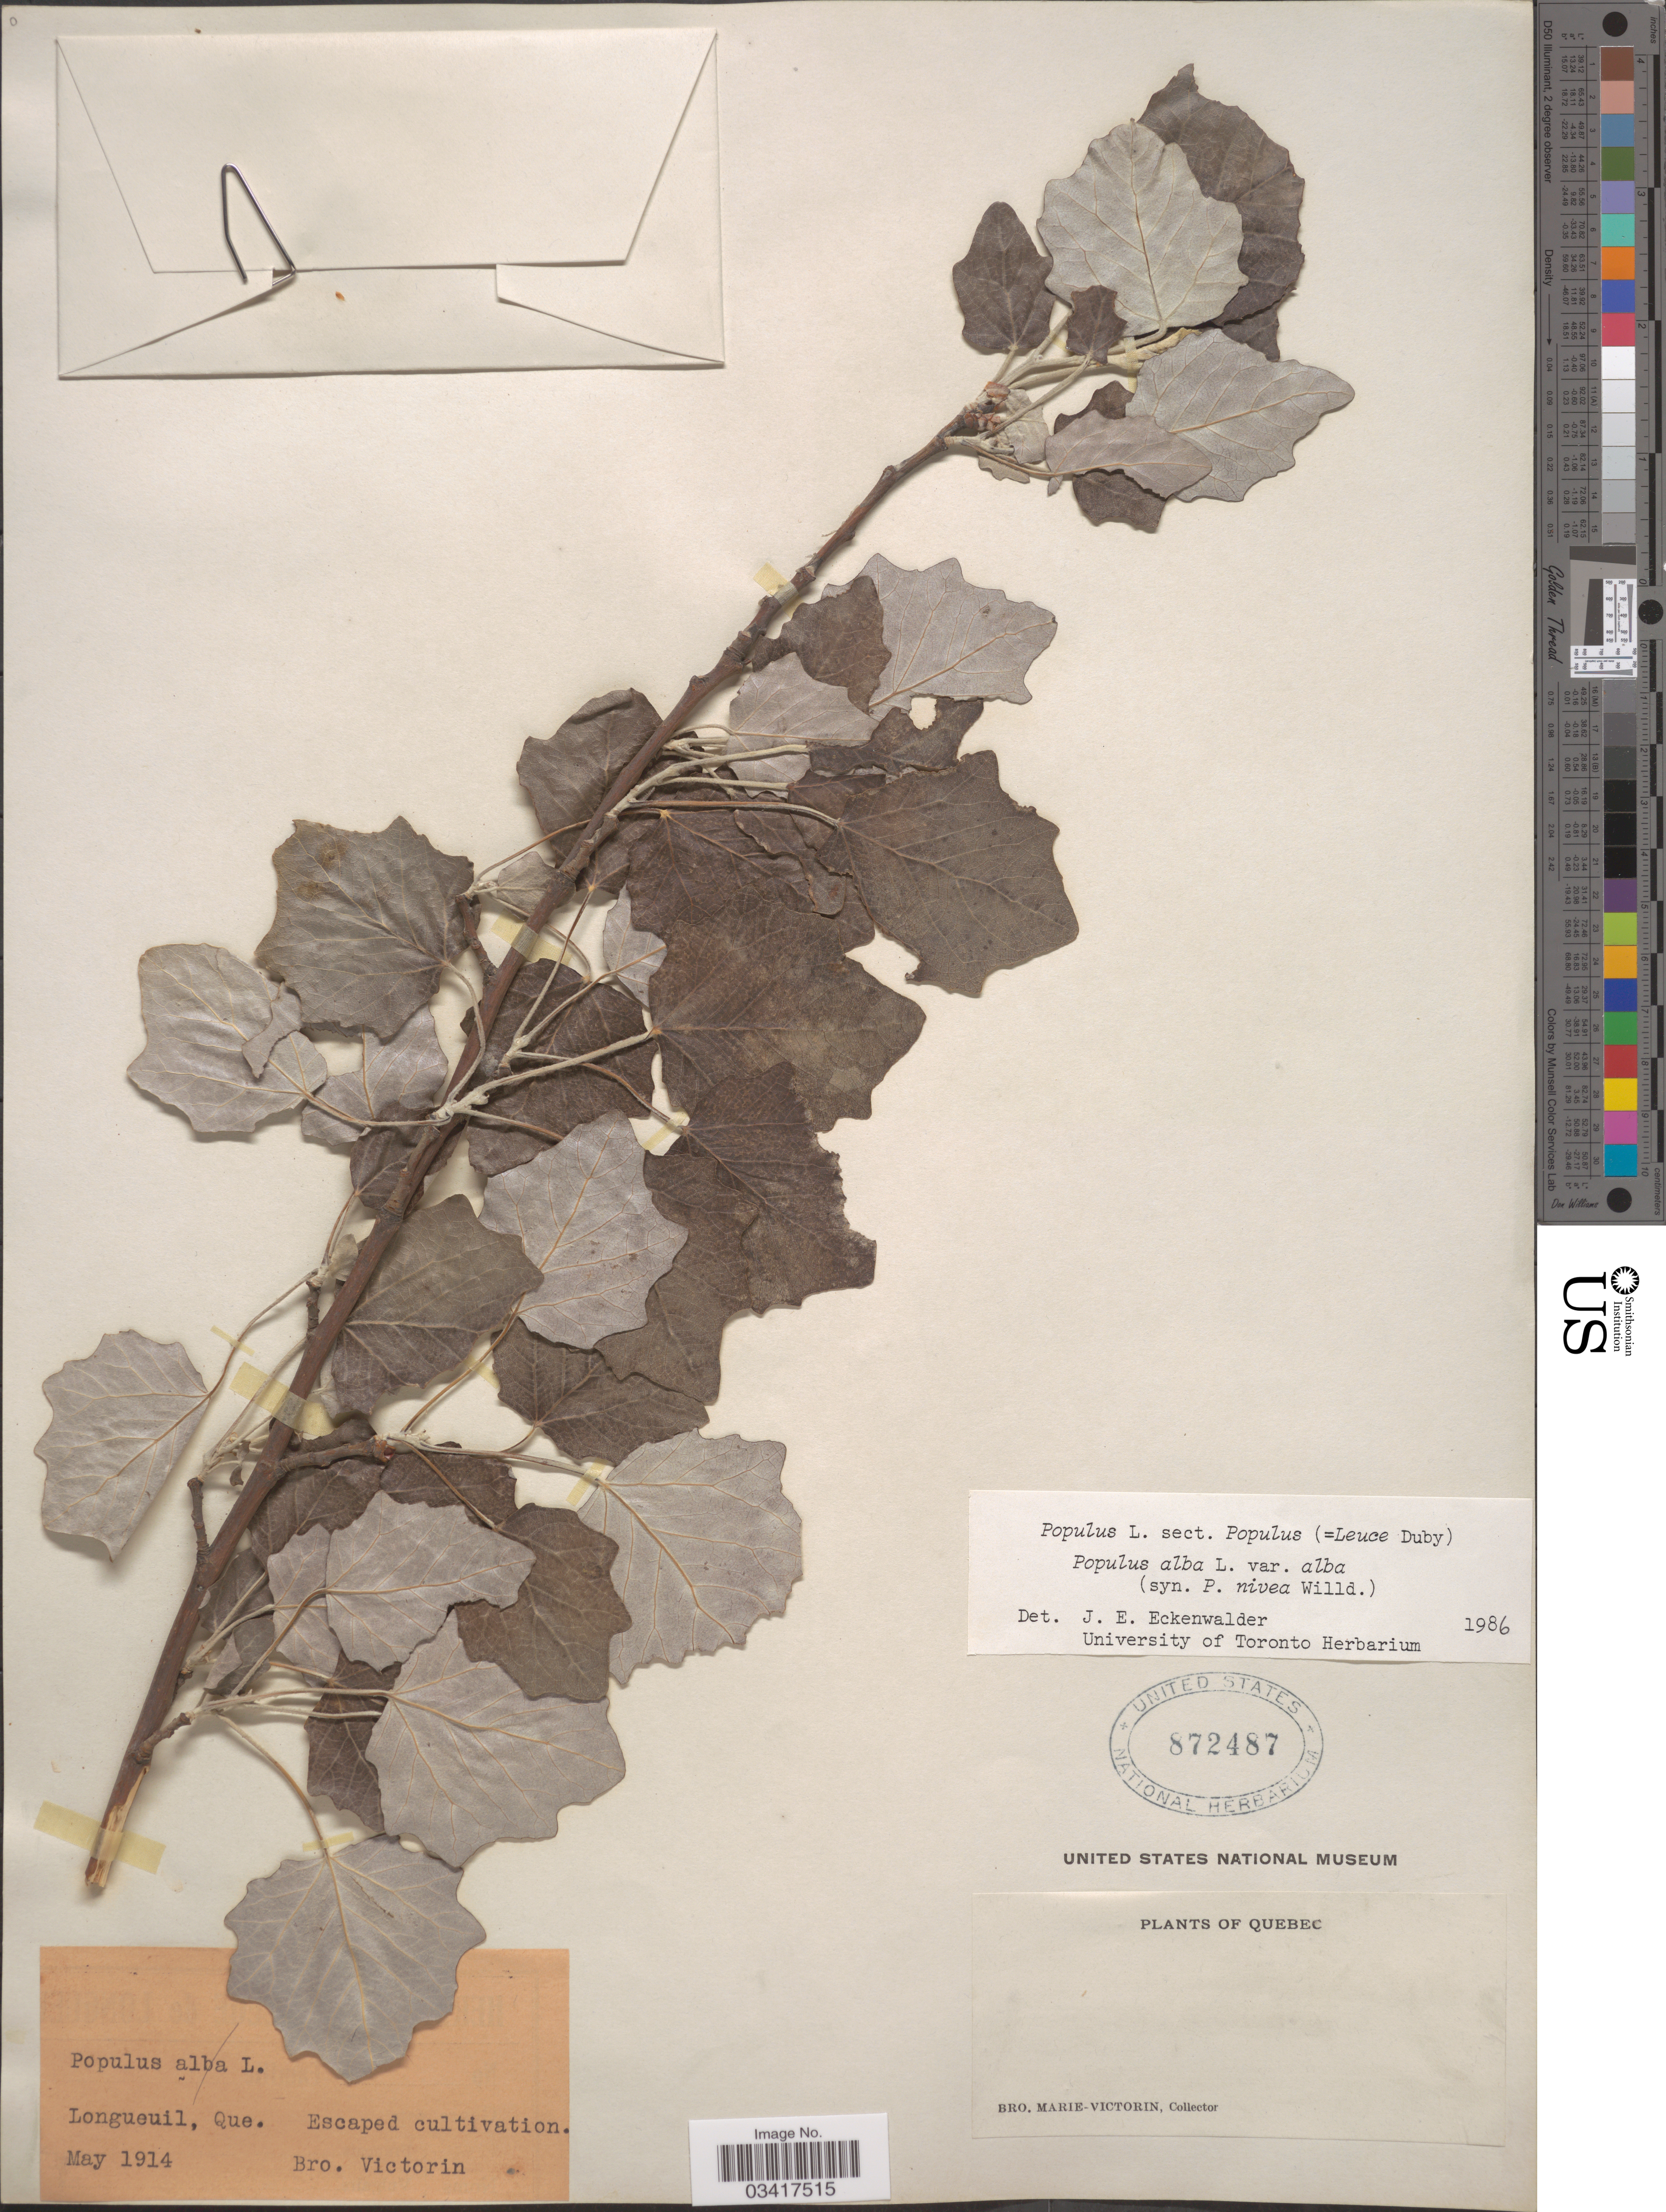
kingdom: Plantae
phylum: Tracheophyta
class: Magnoliopsida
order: Malpighiales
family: Salicaceae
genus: Populus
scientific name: Populus alba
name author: L.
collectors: Fr. Marie-Victorin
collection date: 1914-05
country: Canada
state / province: Quebec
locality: Longueuil.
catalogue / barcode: US 872487